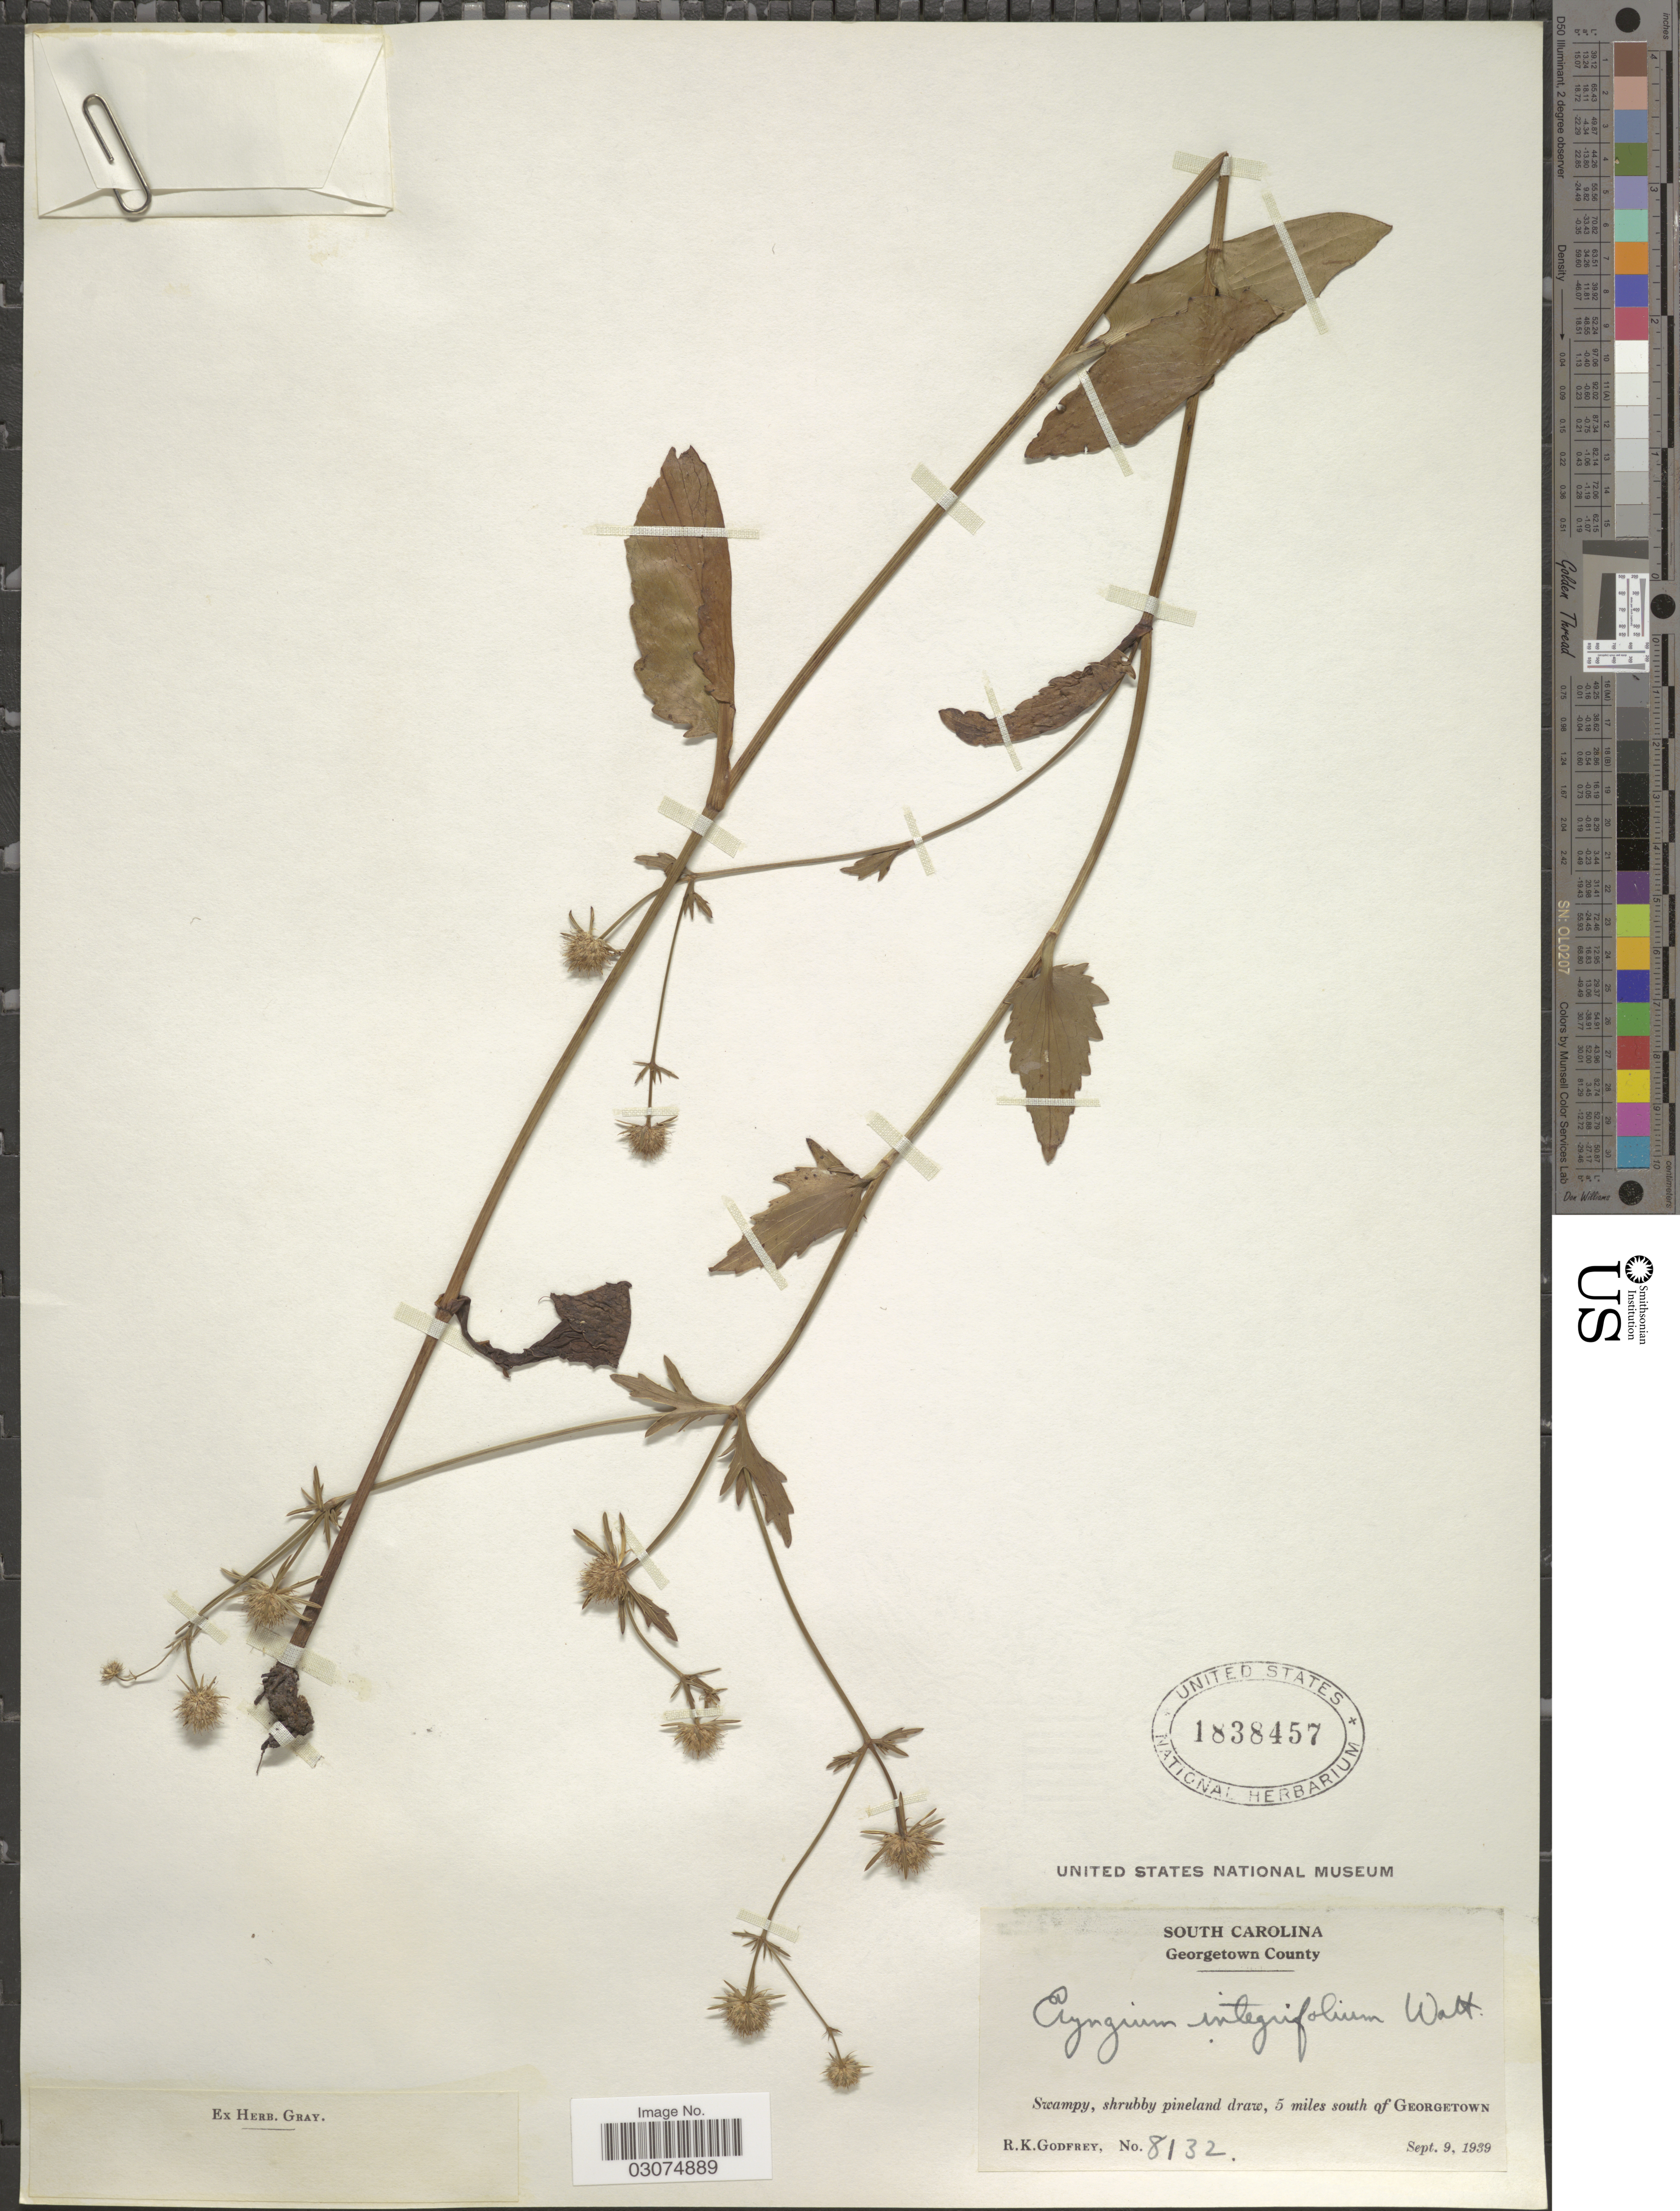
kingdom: Plantae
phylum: Tracheophyta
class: Magnoliopsida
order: Apiales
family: Apiaceae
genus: Eryngium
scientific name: Eryngium integrifolium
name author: Walter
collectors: R. K. Godfrey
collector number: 8132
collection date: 1939-09-09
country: United States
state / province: South Carolina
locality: Georgetown County. Swampy, shrubby pineland draw, 5 miles south of Georgetown.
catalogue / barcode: US 1838457